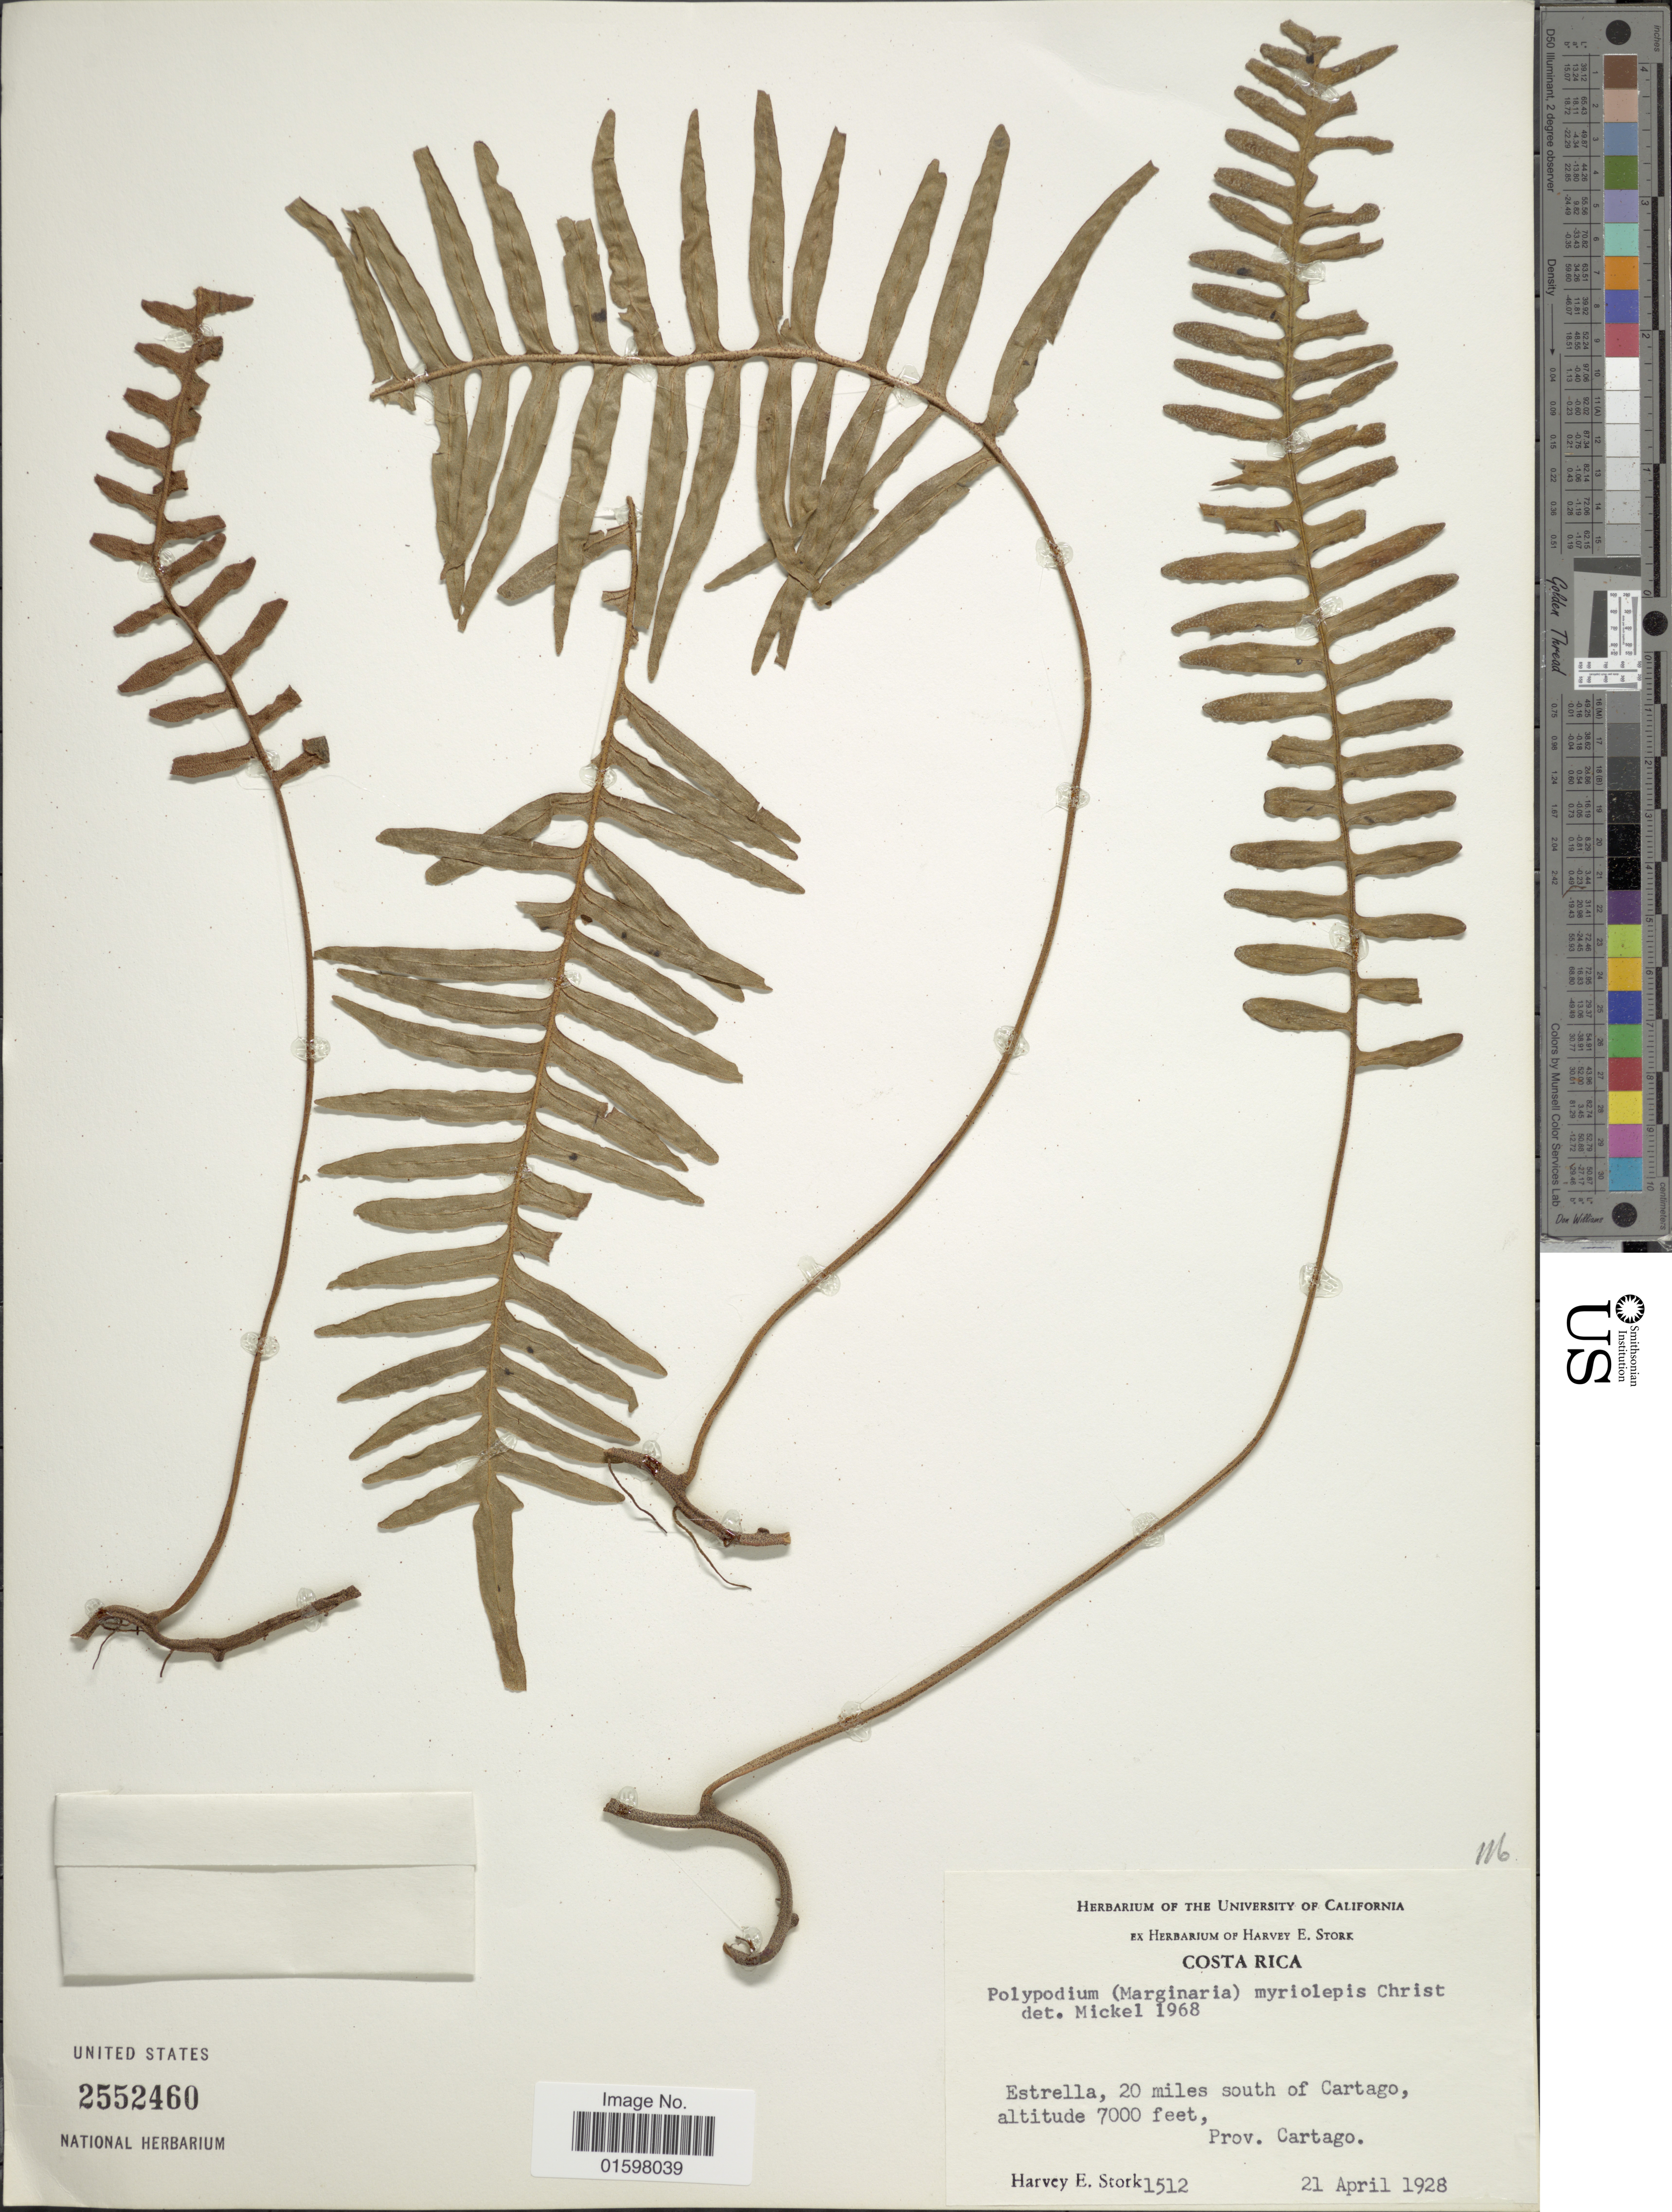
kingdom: Plantae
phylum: Tracheophyta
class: Polypodiopsida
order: Polypodiales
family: Polypodiaceae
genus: Pleopeltis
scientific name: Pleopeltis myriolepis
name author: (Christ) A.R. Sm. & Tejero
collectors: H. E. Stork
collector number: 1512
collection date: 1928-04-21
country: Costa Rica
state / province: Cartago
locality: Estrella, 20 miles south of Cartago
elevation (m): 2134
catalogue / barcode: US 2552460